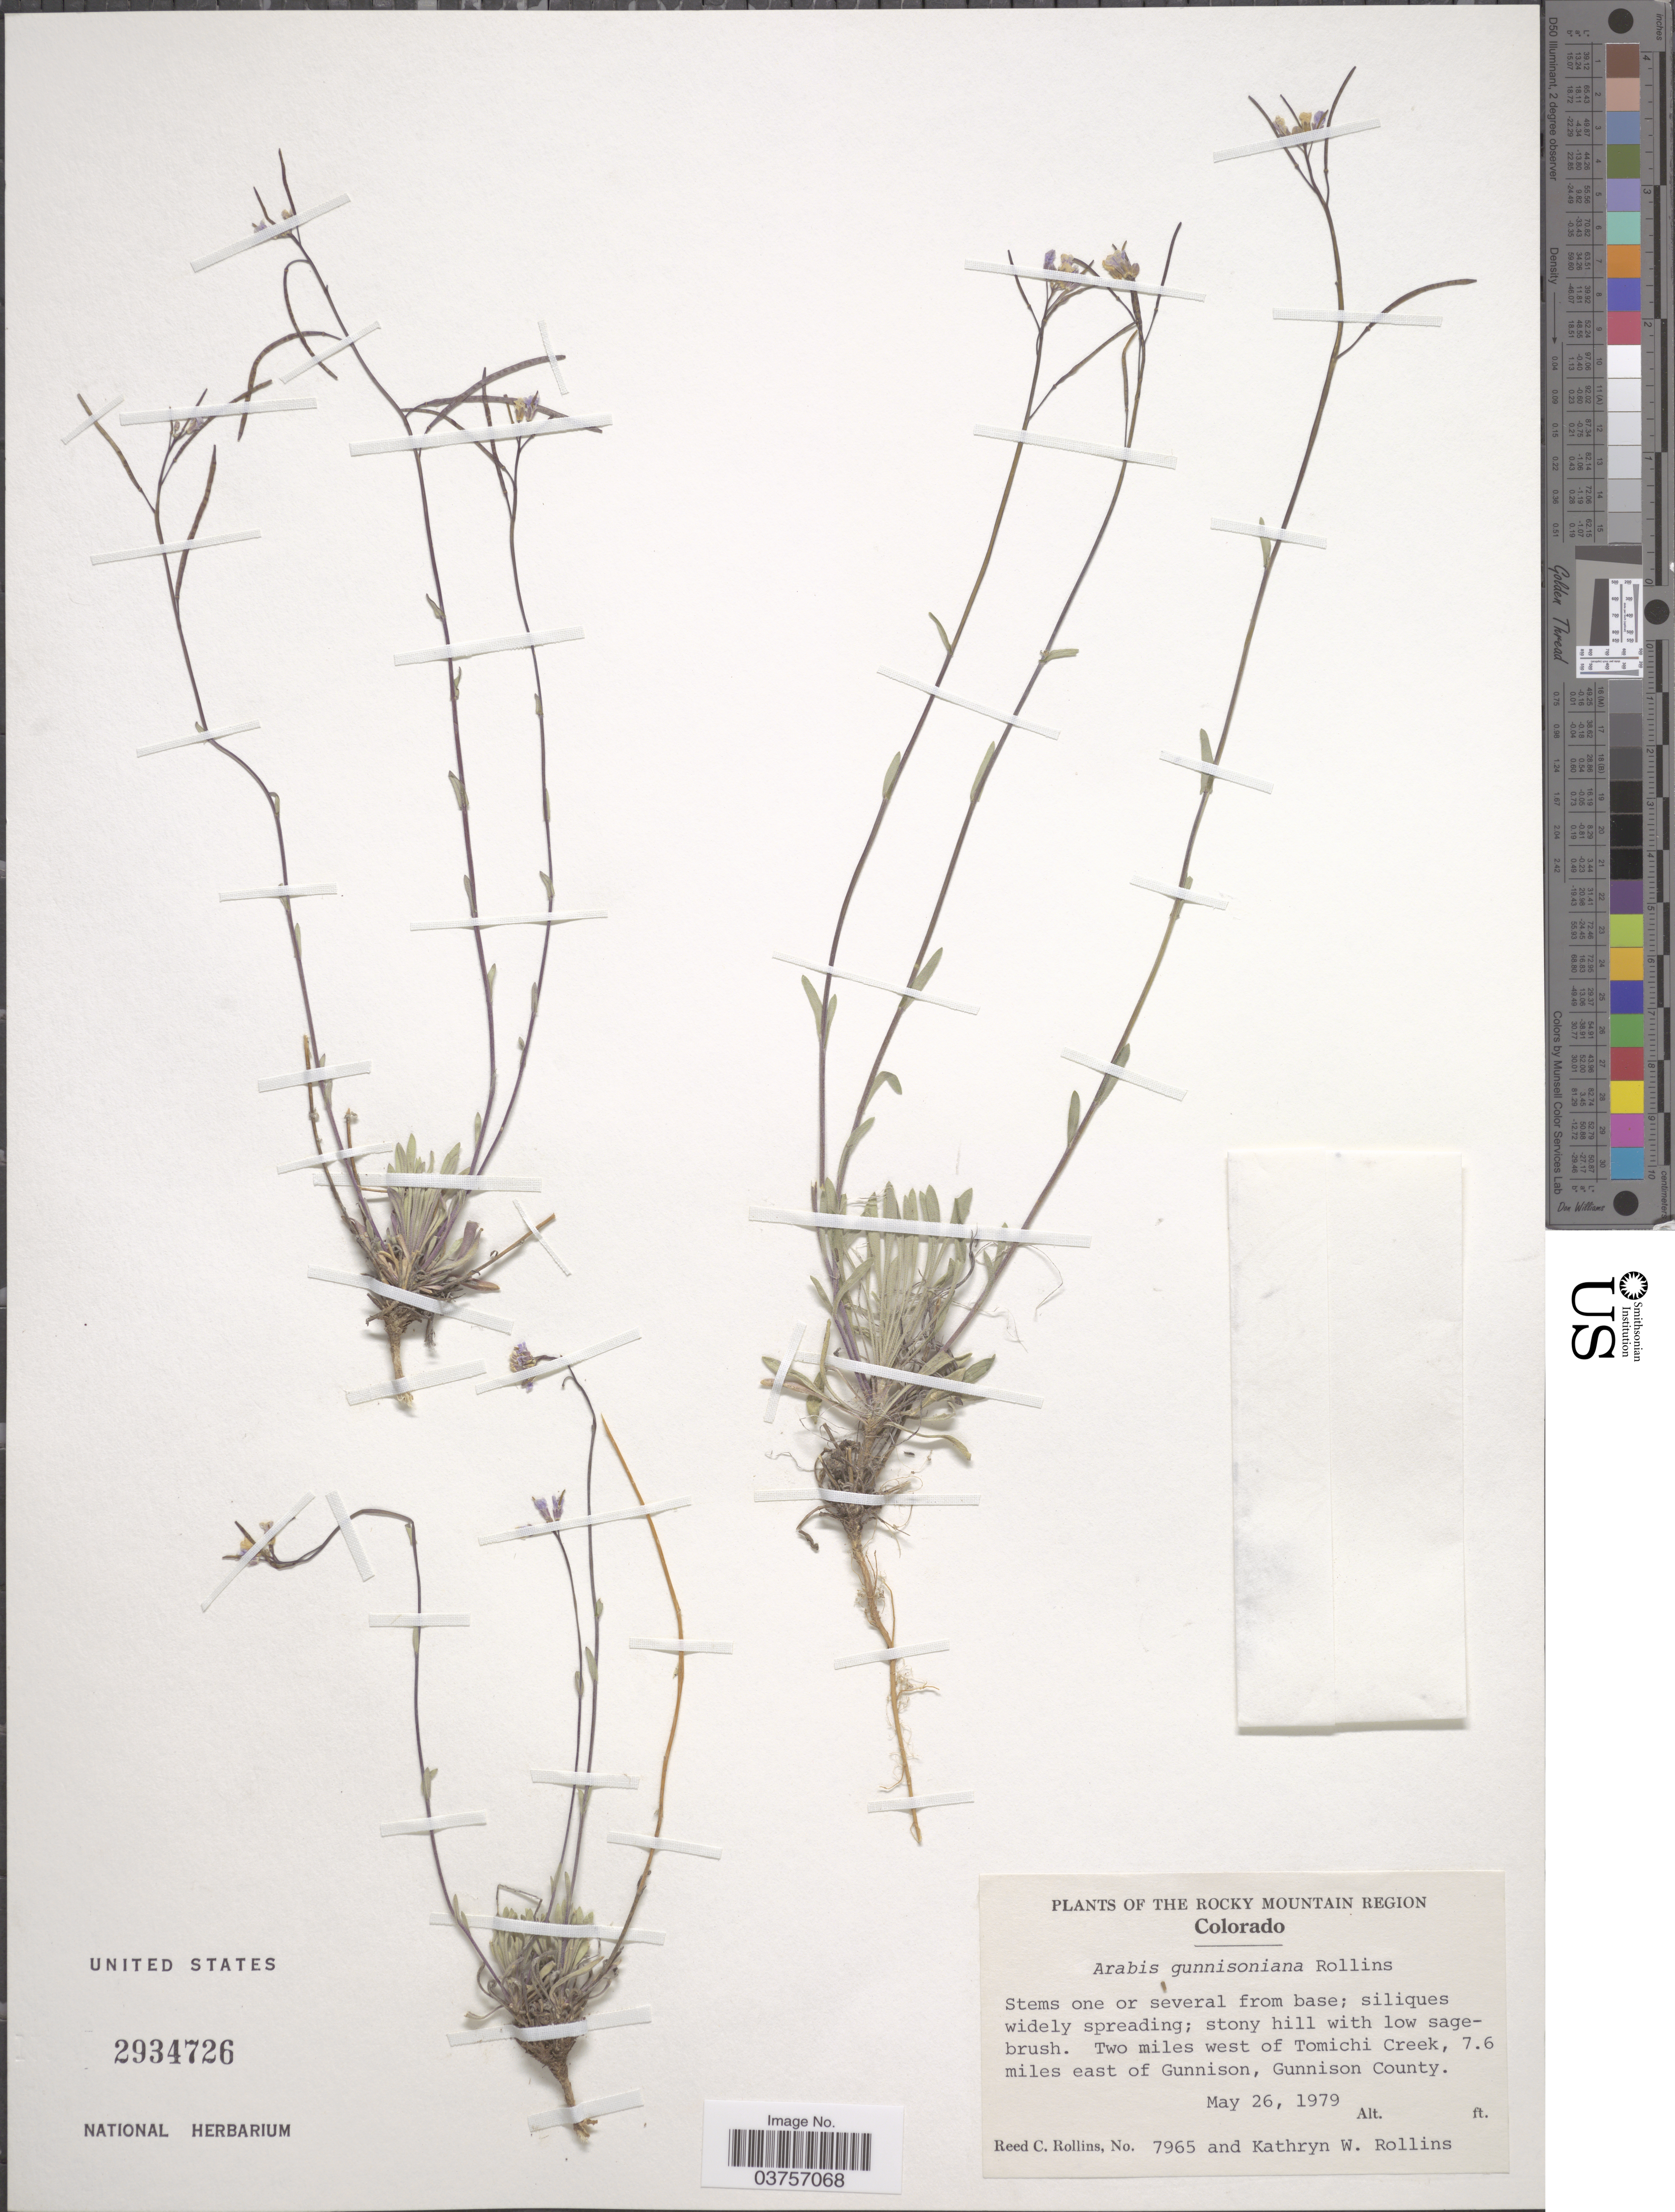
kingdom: Plantae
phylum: Tracheophyta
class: Magnoliopsida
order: Brassicales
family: Brassicaceae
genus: Arabis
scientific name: Arabis gunnisoniana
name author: Rollins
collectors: R. C. Rollins & K. W. Rollins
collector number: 7965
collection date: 1979-05-26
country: United States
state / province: Colorado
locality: The Rocky Mountain Region. Two miles west of Tomichi Creek, 7.6 miles east of Gunnison, Gunnison County.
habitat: stony hill with low sagebrush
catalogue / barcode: US 2934726